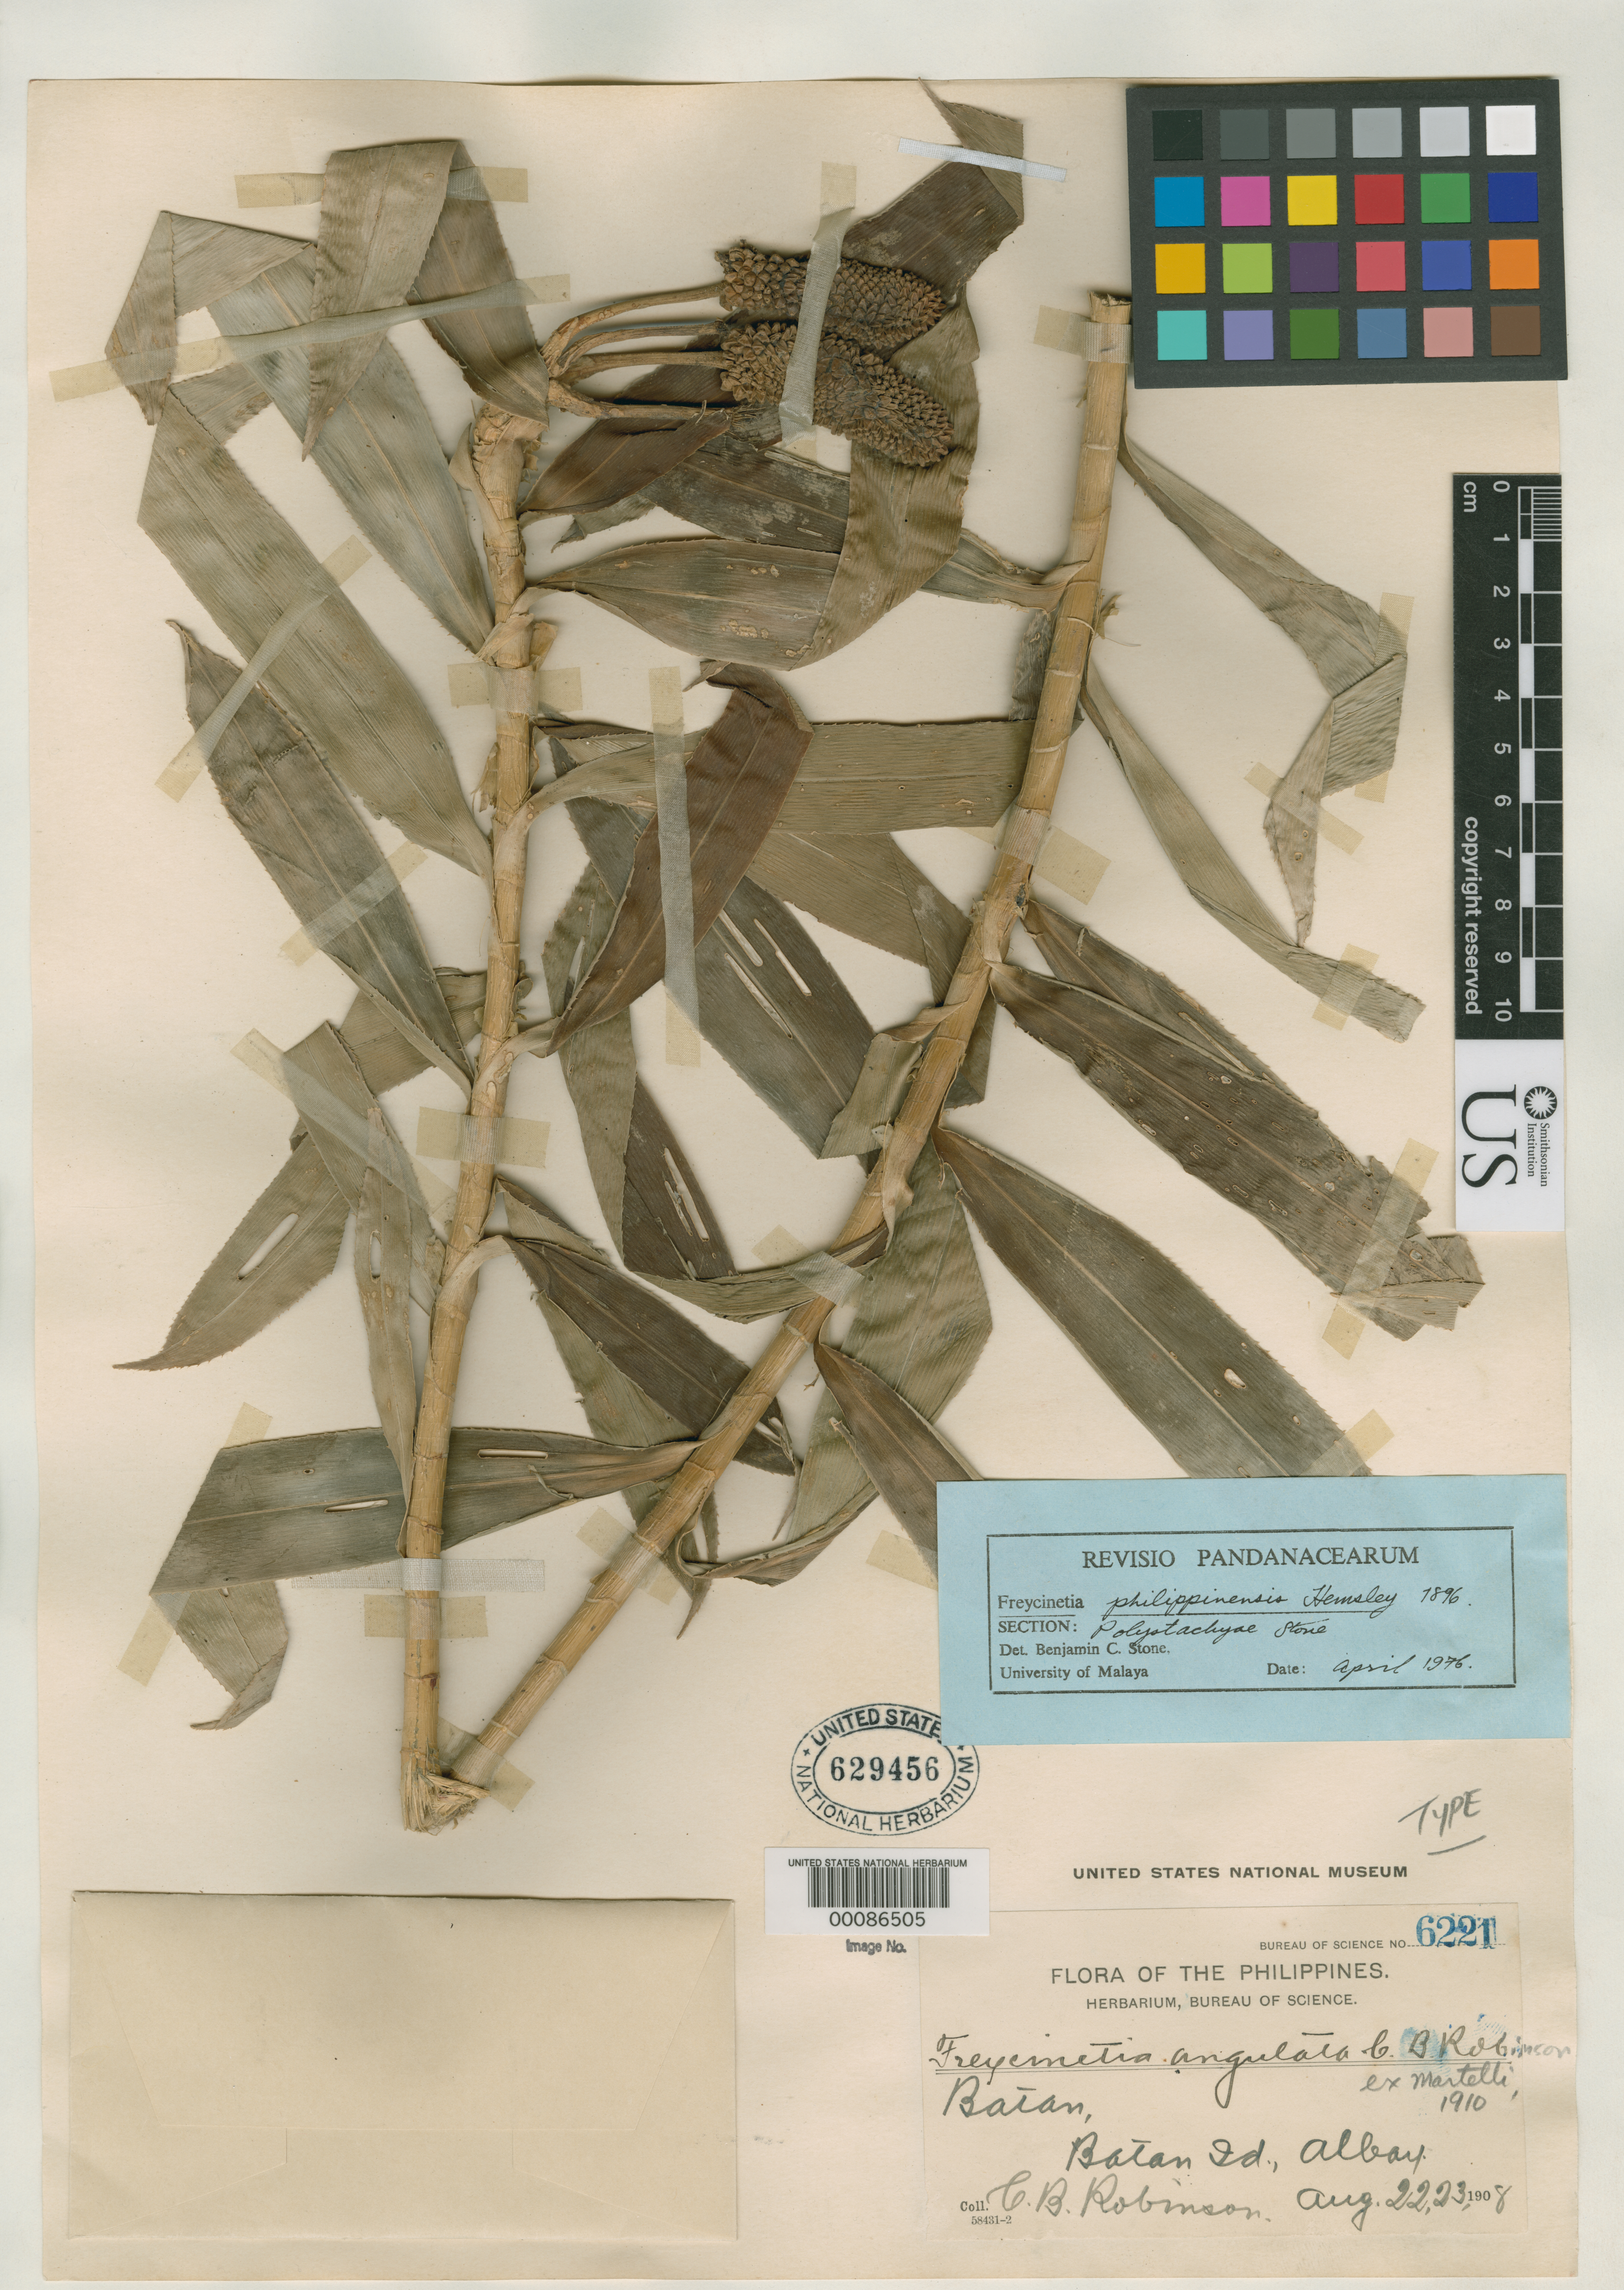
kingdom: Plantae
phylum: Tracheophyta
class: Liliopsida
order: Pandanales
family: Pandanaceae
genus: Freycinetia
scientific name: Freycinetia angulata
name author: C.B. Rob. in Martelli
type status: Type Collection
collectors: C. Robinson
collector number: Bur. Sci. 6221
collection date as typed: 22 Aug 1908 to 23 Aug 1908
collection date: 1908-08-22/1908-08-23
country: Philippines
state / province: Central Luzon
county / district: Bataan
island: Luzon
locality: Albay.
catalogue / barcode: US 629456